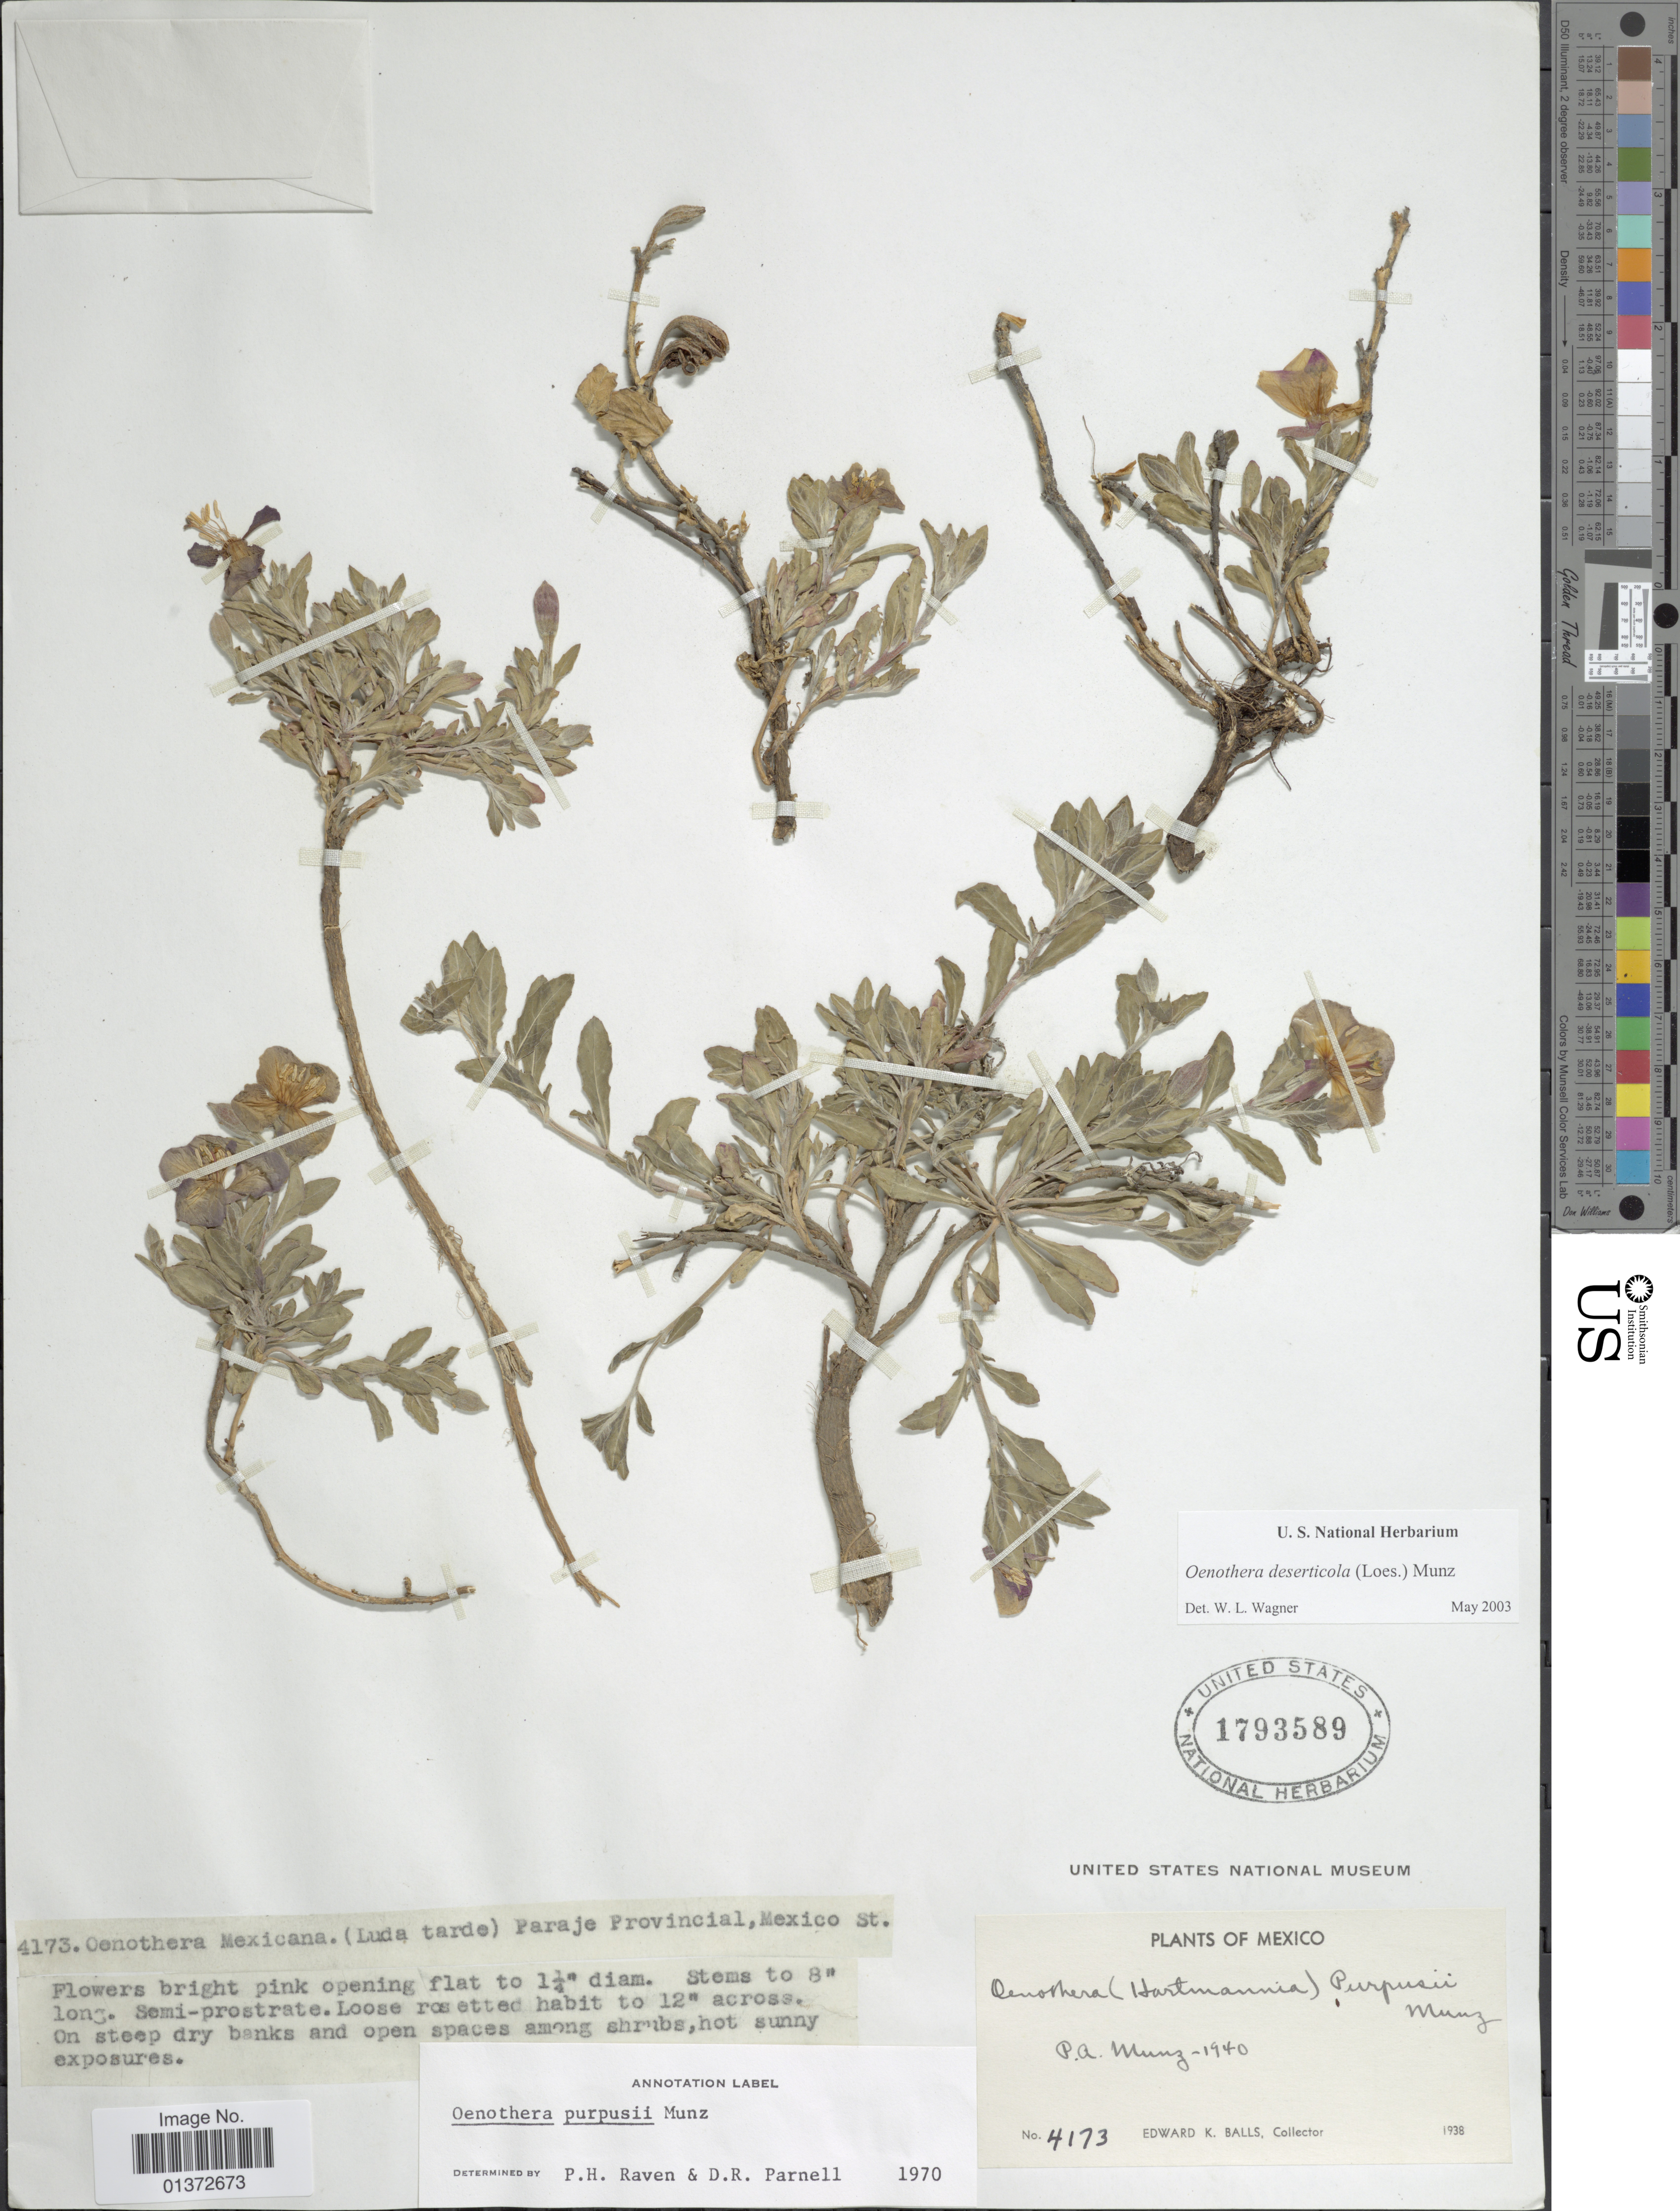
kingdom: Plantae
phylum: Tracheophyta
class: Magnoliopsida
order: Myrtales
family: Onagraceae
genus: Oenothera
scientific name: Oenothera deserticola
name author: (Loes.) Munz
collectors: E. K. Balls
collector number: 4173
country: Mexico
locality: Paraje Provincial, Mexioc St.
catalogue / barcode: US 1793589